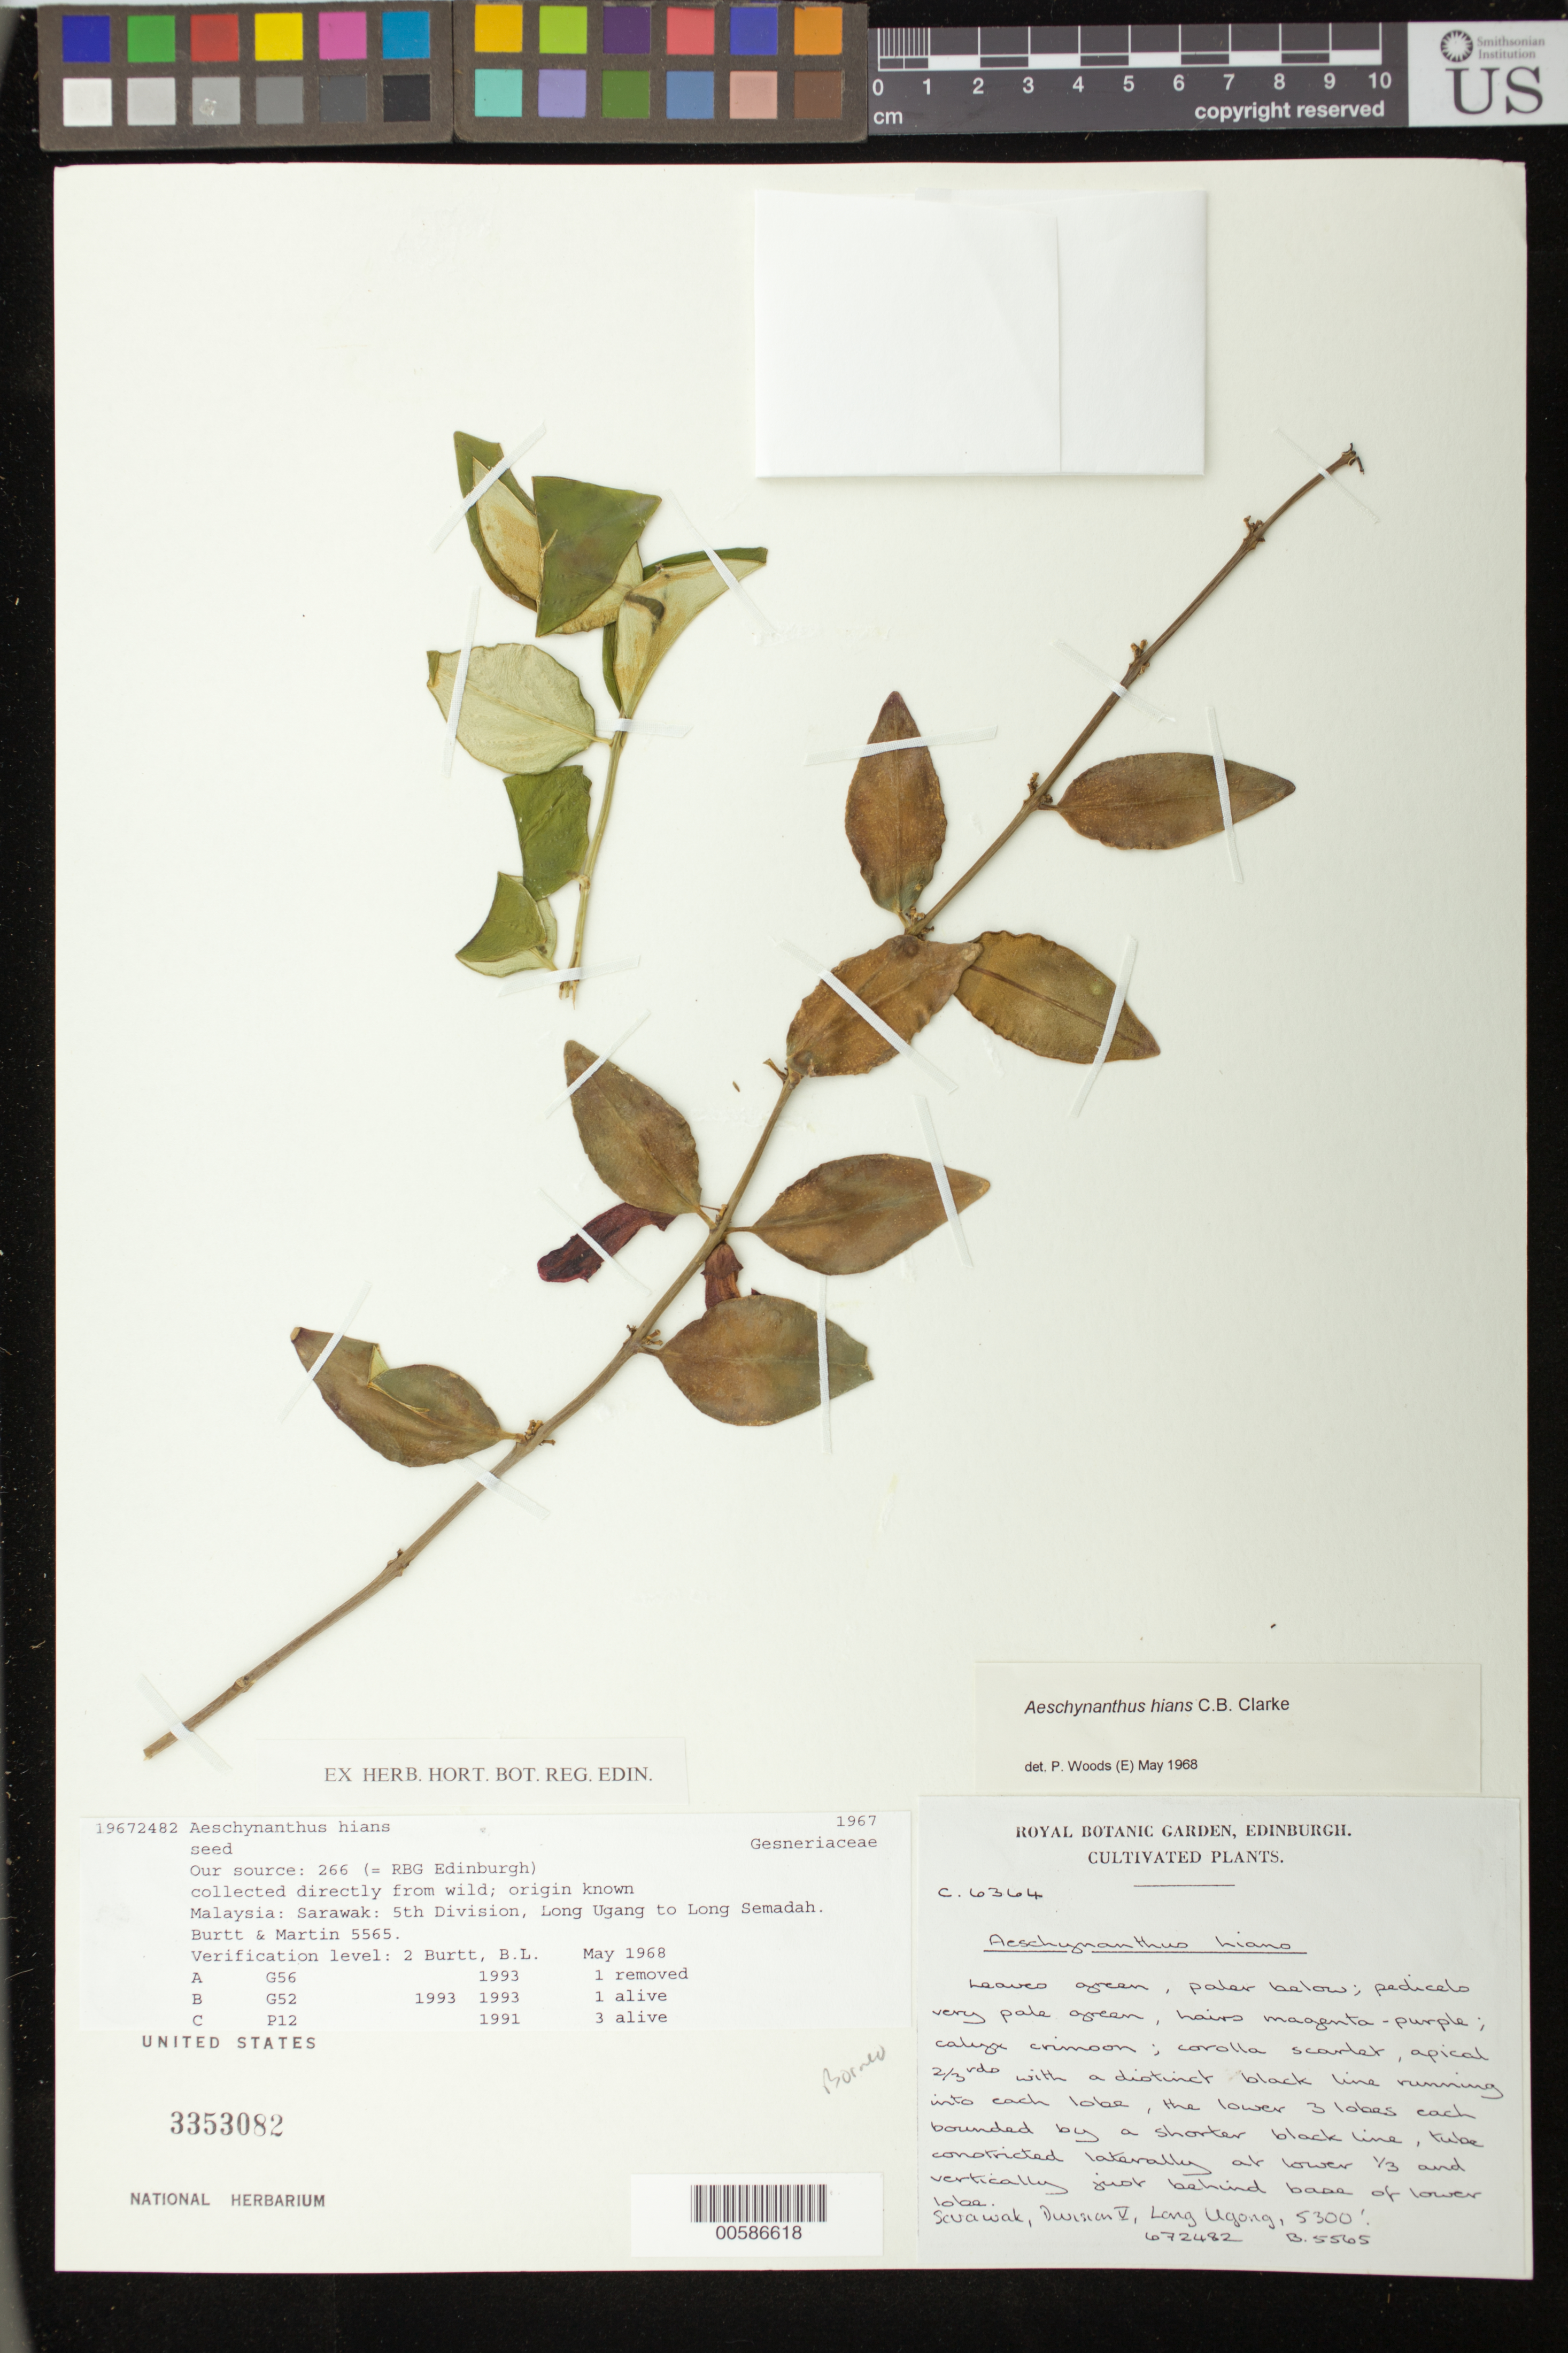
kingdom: Plantae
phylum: Tracheophyta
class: Magnoliopsida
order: Lamiales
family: Gesneriaceae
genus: Aeschynanthus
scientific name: Aeschynanthus hians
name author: C.B. Clarke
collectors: RBG Edinburgh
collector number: C. 6364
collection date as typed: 1967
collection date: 1967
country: United Kingdom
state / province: Scotland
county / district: Edinburgh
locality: U.K., Scotland, Edinburgh, cultivated at the RBG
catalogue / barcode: US 3353082